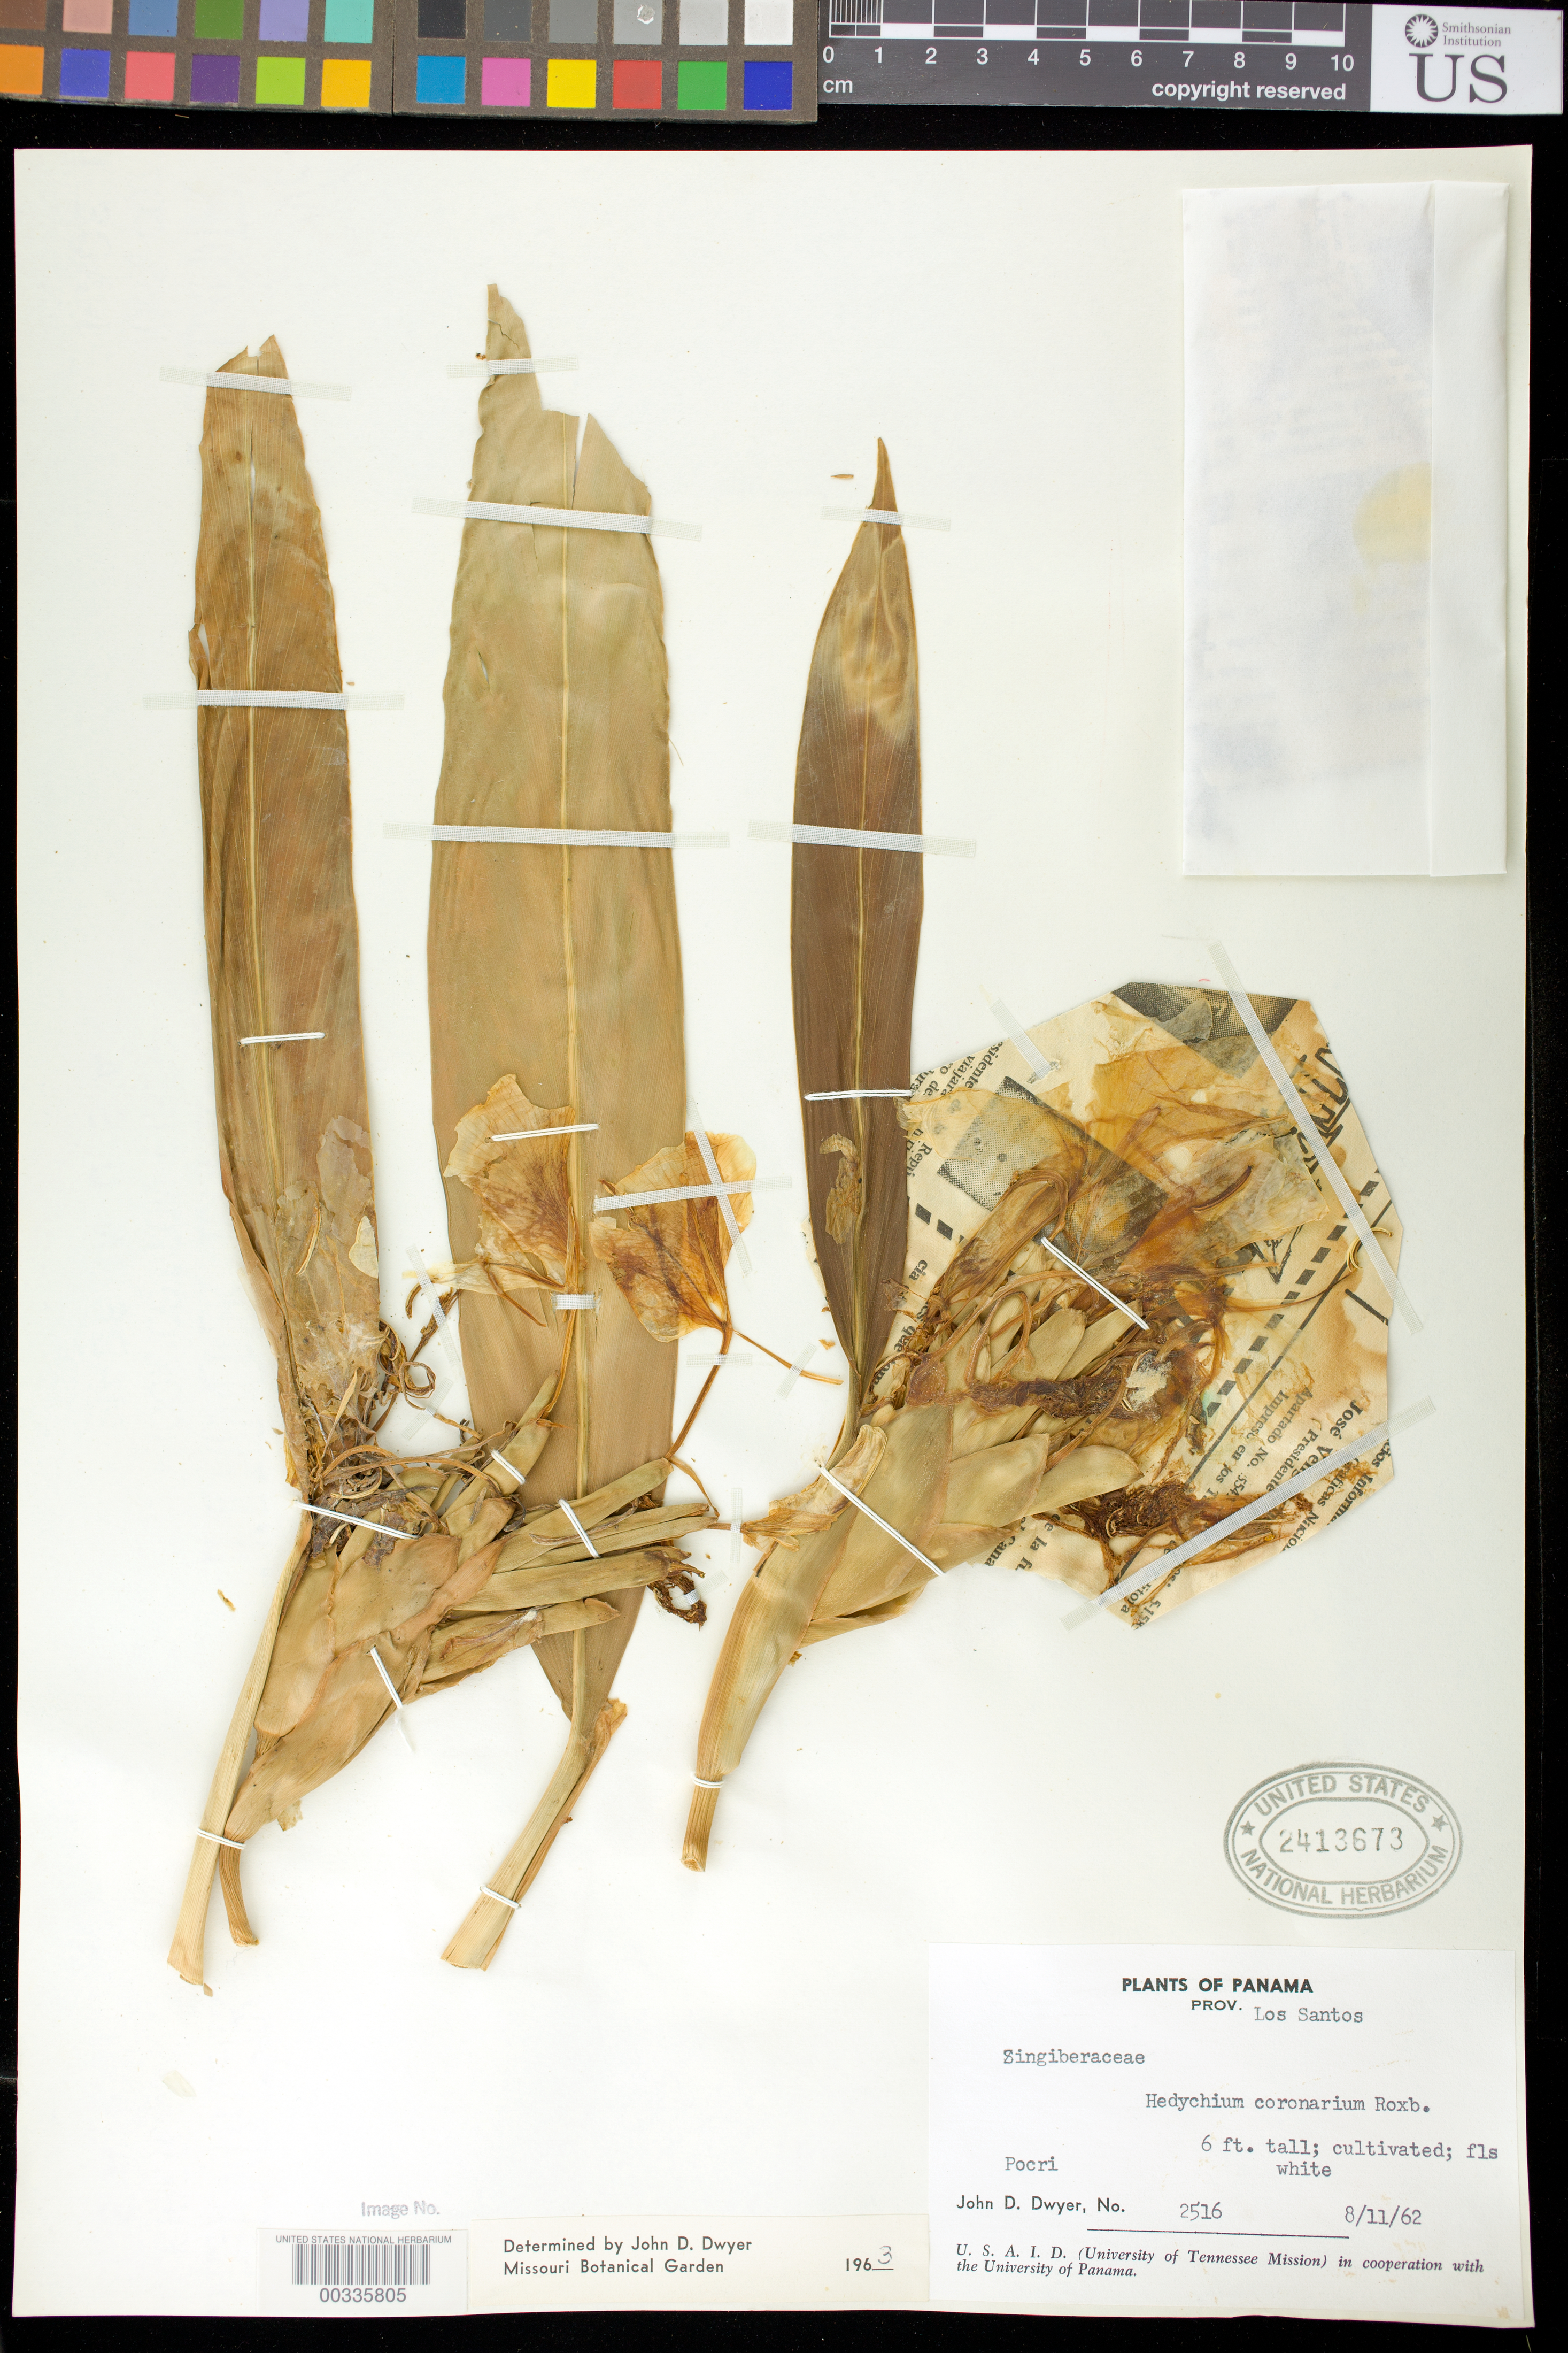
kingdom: Plantae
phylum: Tracheophyta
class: Liliopsida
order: Zingiberales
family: Zingiberaceae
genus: Hedychium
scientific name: Hedychium coronarium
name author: J. Koenig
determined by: Dwyer, J. D., (MO), Missouri Botanical Garden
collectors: J. D. Dwyer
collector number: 2516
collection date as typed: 11 Aug 1962 or 08 Nov 1962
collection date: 1962-08-11 or 1962-11-08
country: Panama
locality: NW of Boquete towards Parque Nacional Volcan Baru.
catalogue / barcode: US 2413673